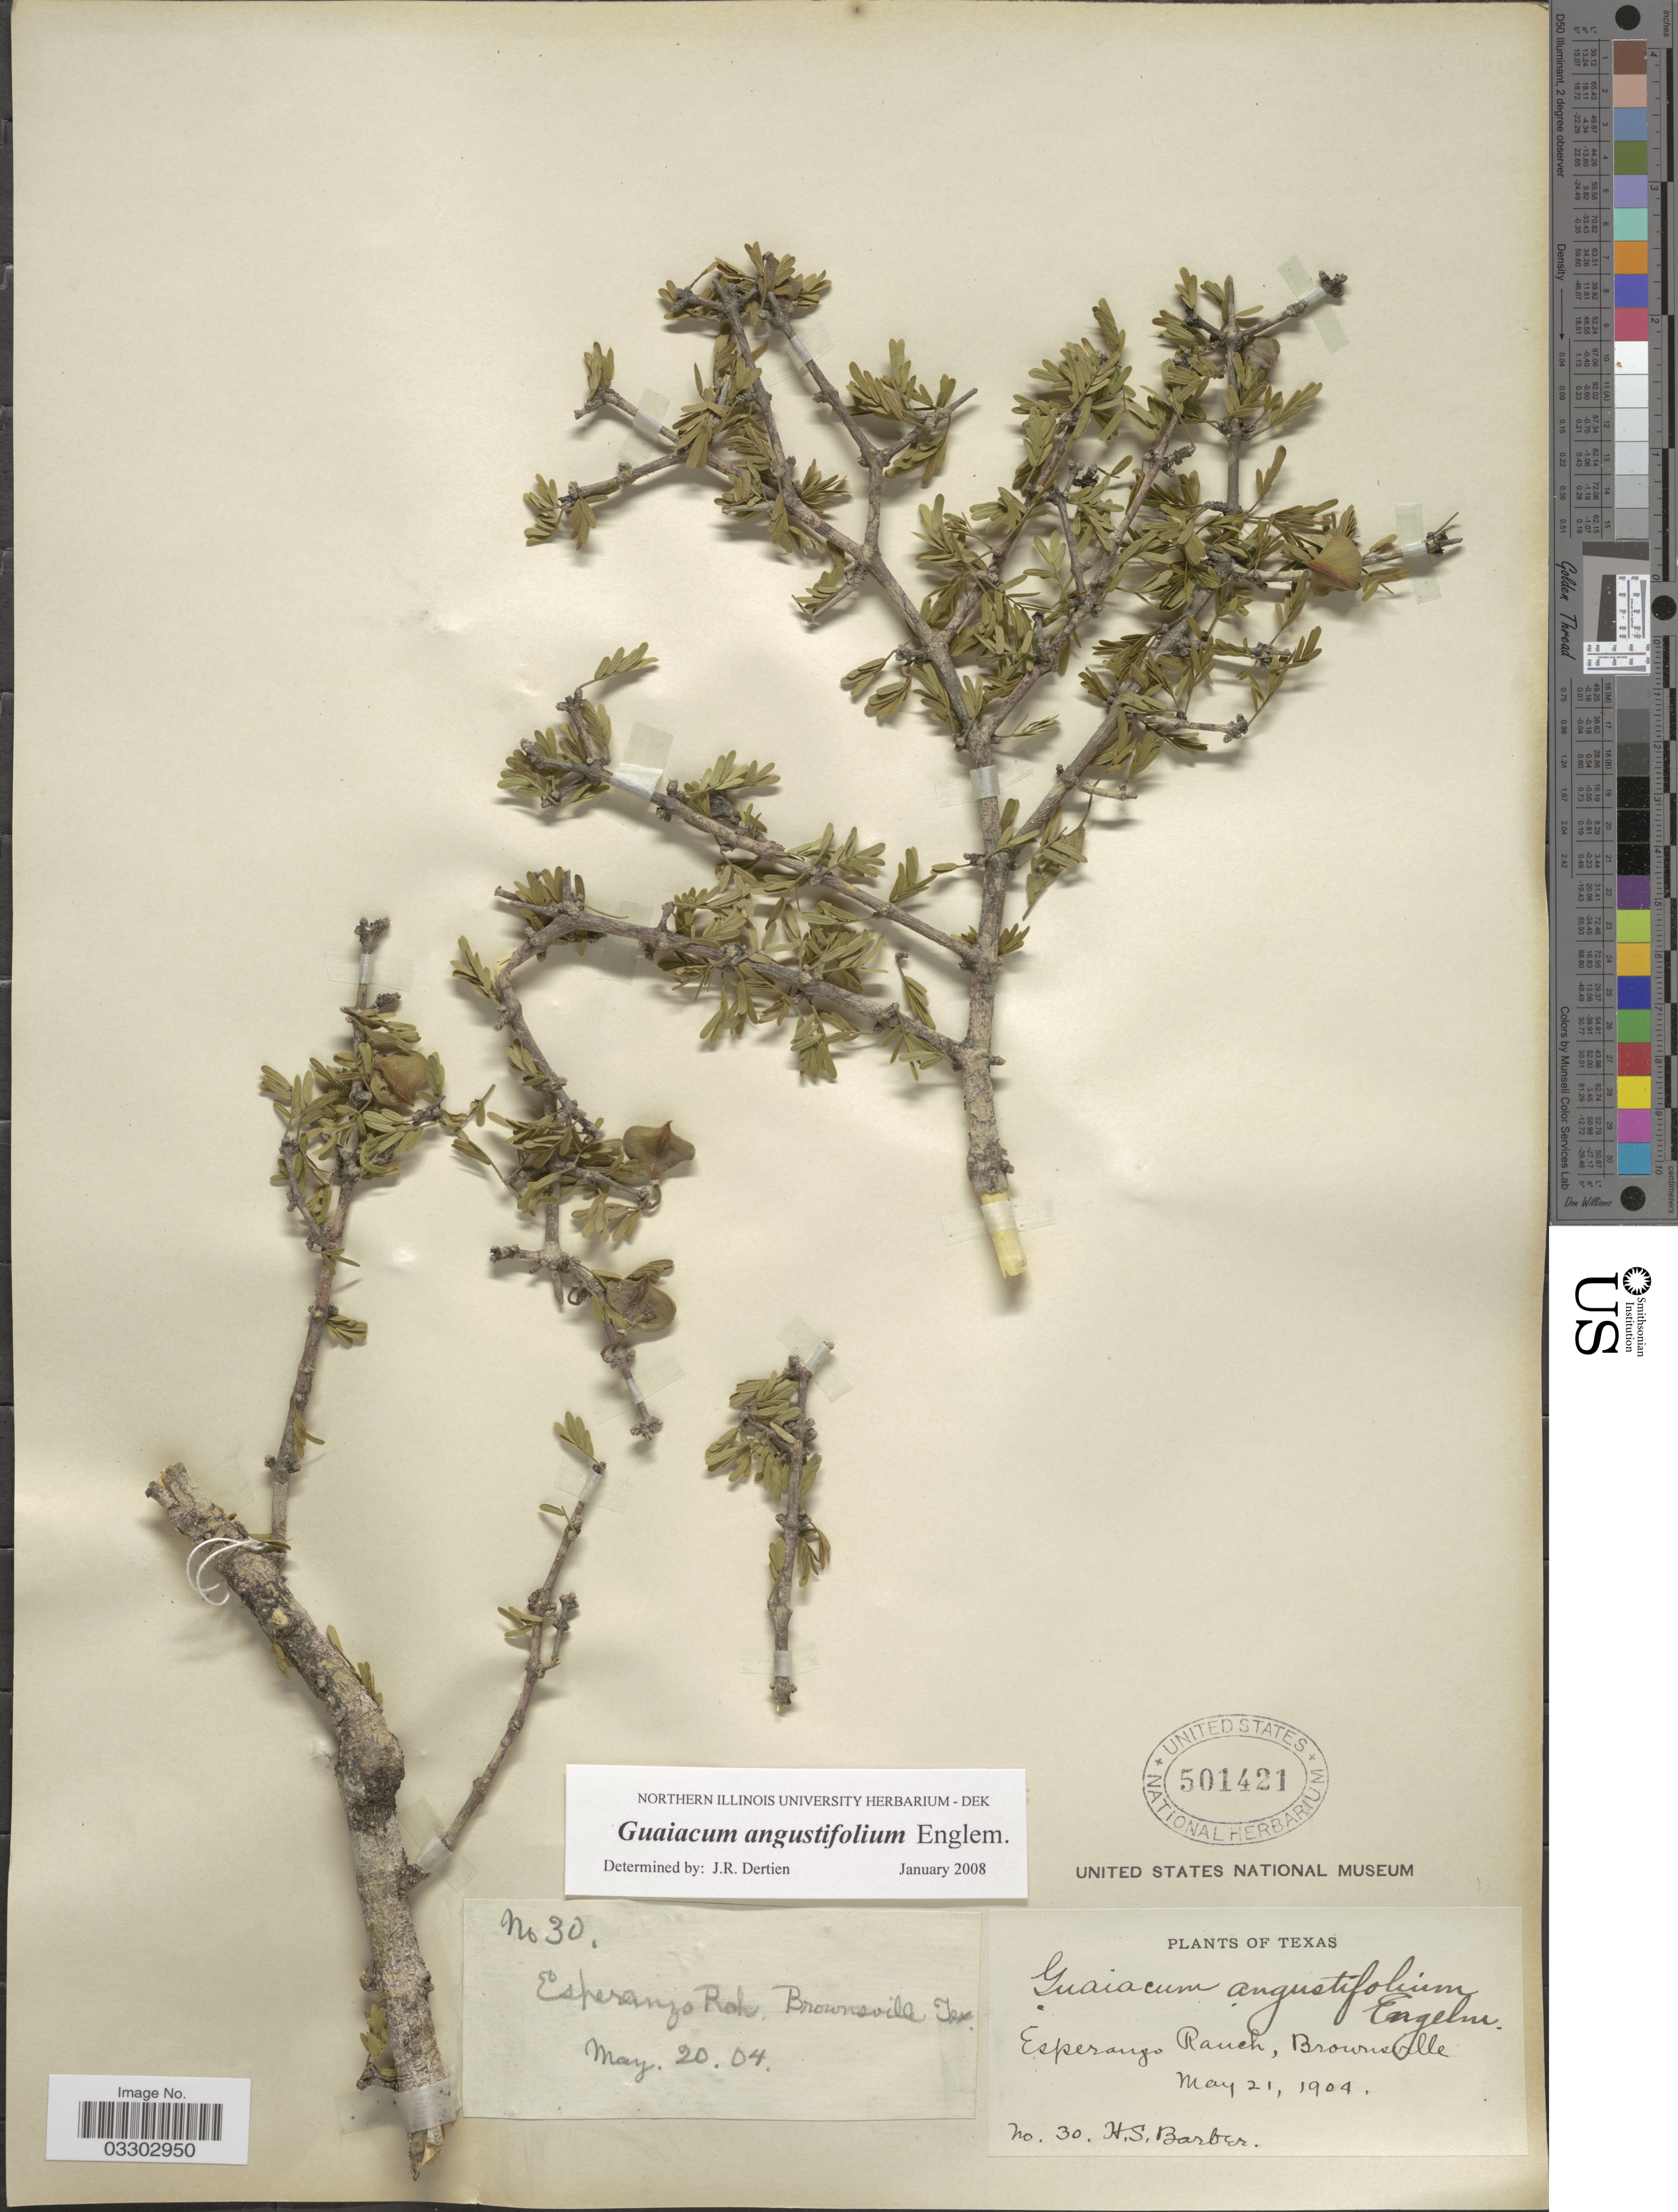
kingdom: Plantae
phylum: Tracheophyta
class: Magnoliopsida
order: Zygophyllales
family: Zygophyllaceae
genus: Guaiacum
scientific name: Guaiacum angustifolium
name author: Engelm.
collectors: H. Barber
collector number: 30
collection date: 1904-05-20/1904-05-21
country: United States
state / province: Texas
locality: Esperango Ranch, Brownsville.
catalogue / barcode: US 501421